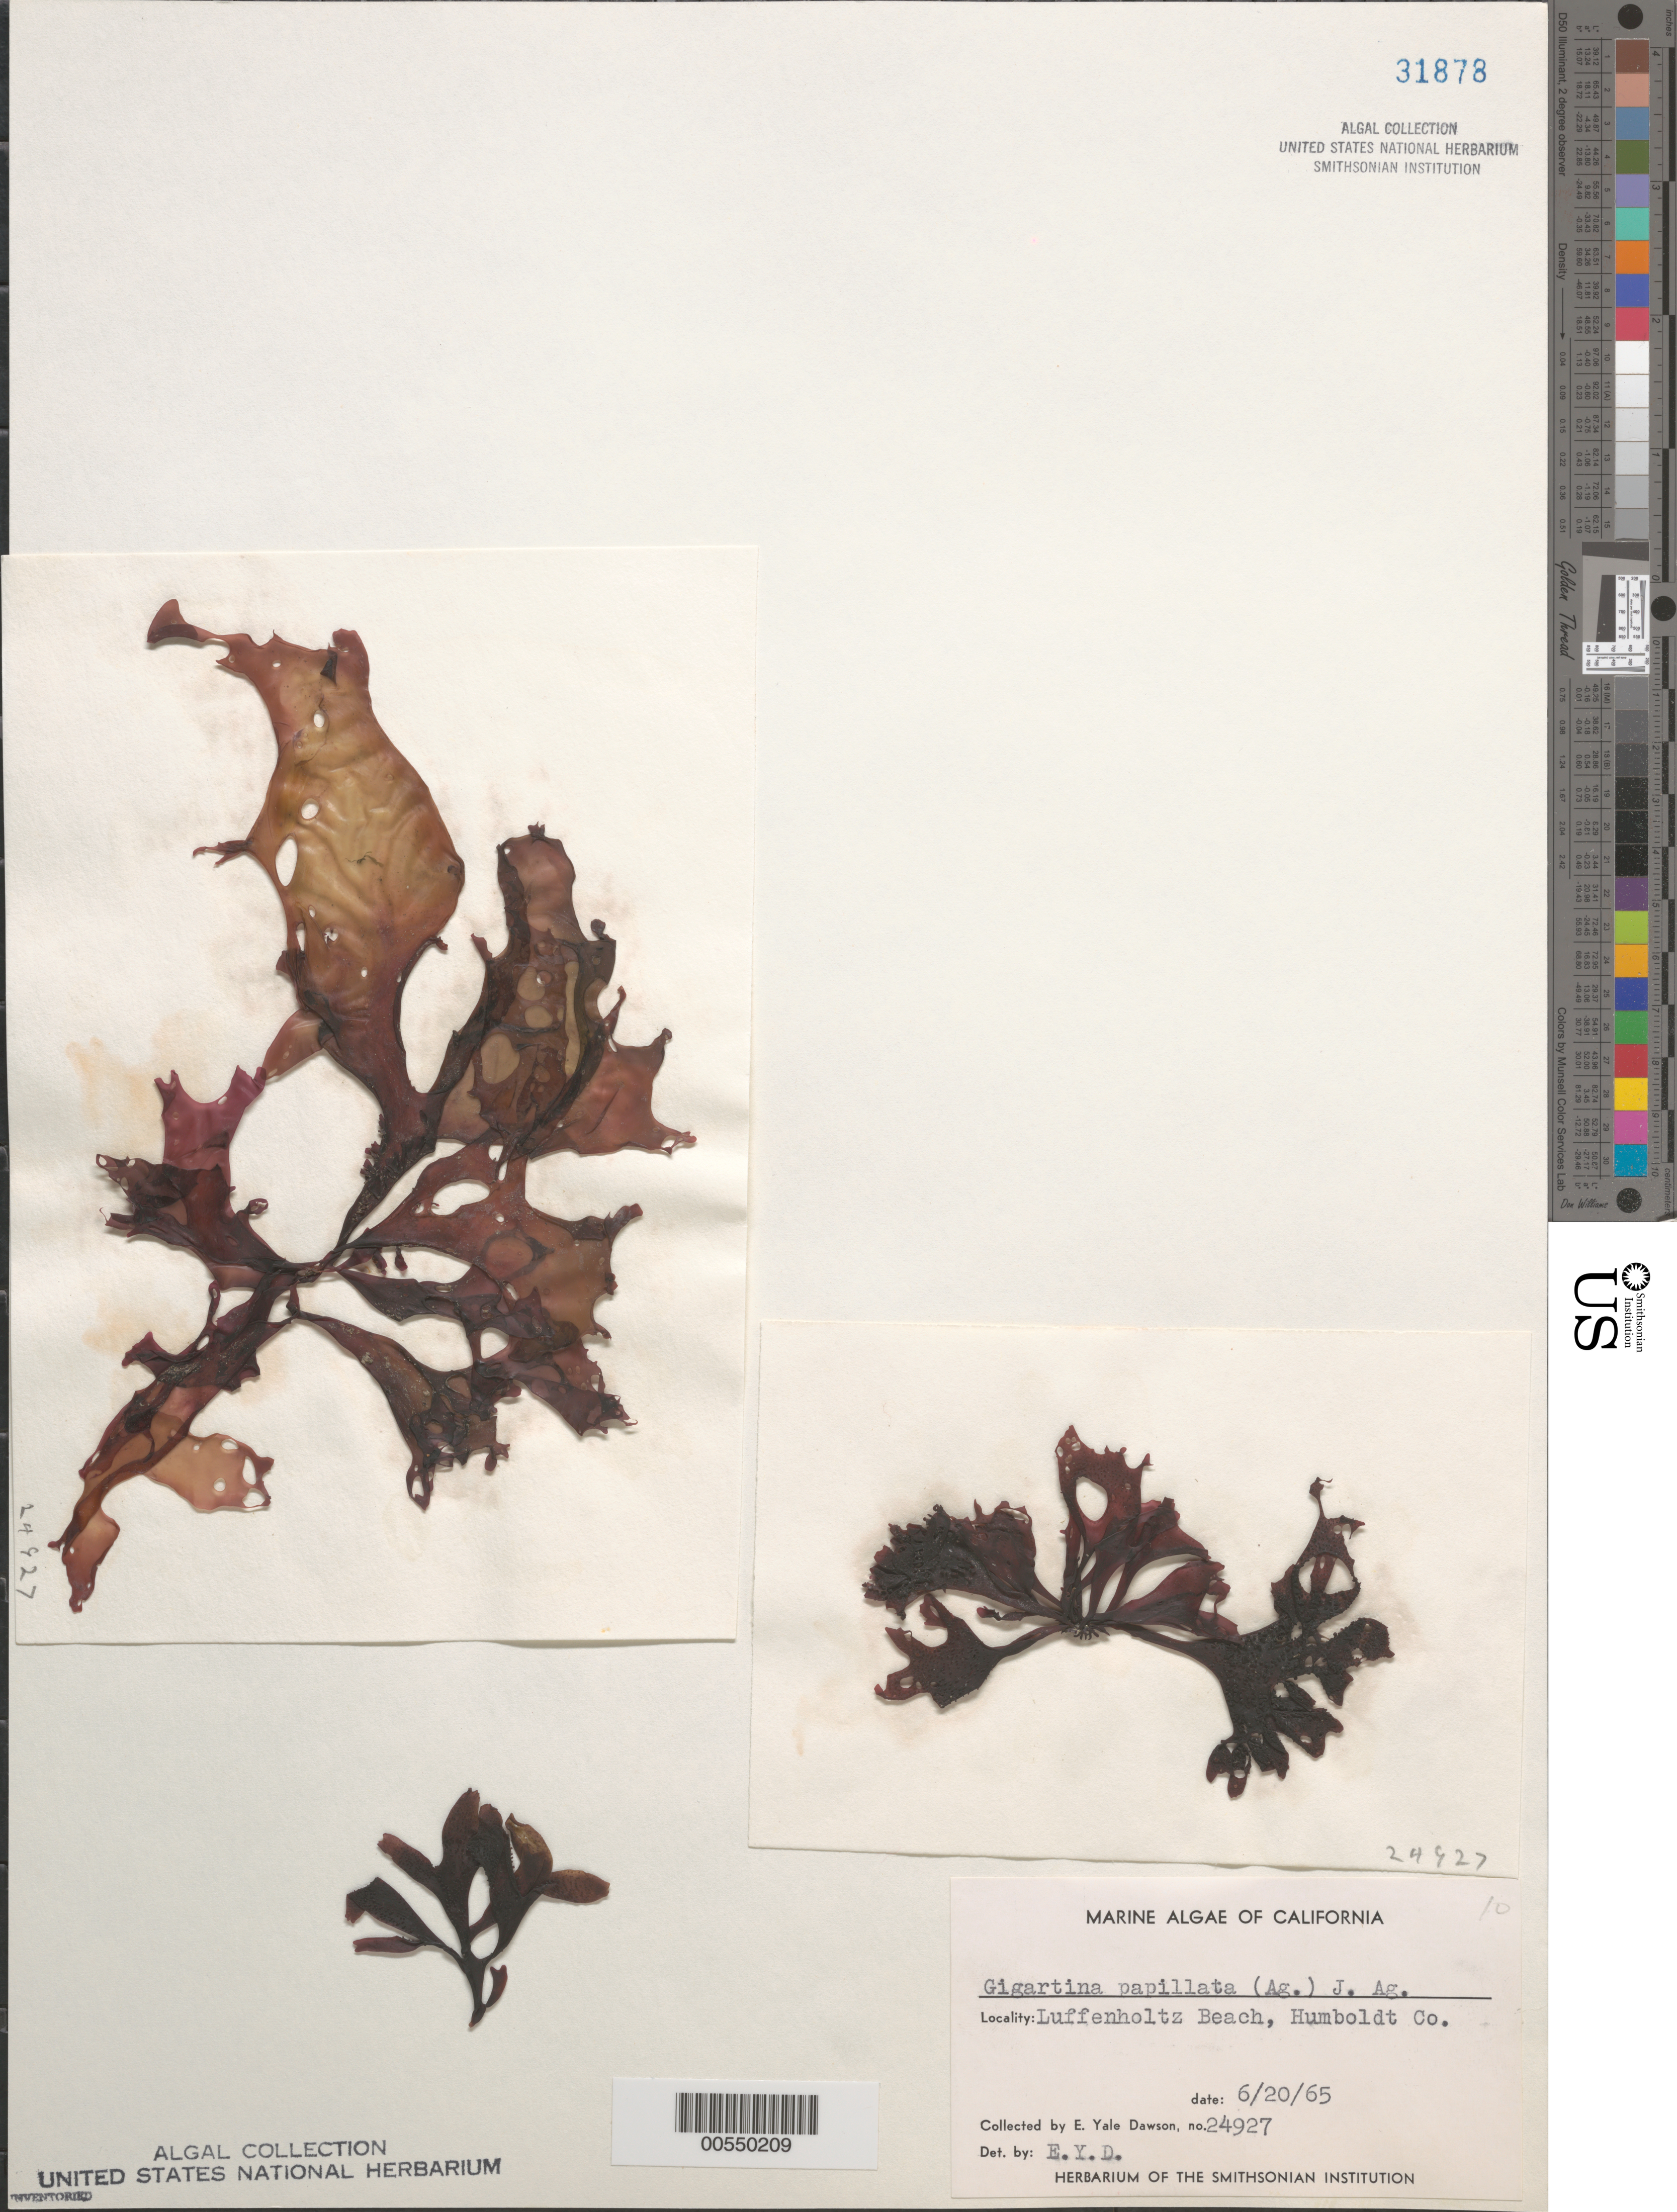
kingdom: Plantae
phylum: Rhodophyta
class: Florideophyceae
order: Gigartinales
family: Phyllophoraceae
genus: Mastocarpus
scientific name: Mastocarpus papillatus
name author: (C. Agardh) Kütz.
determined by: Algae name updating Project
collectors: E. Y. Dawson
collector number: EYD 24927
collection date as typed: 20 Jun 1965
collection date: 1965-06-20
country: United States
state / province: California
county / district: Humboldt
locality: Luffenholtz Beach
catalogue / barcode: US 31878